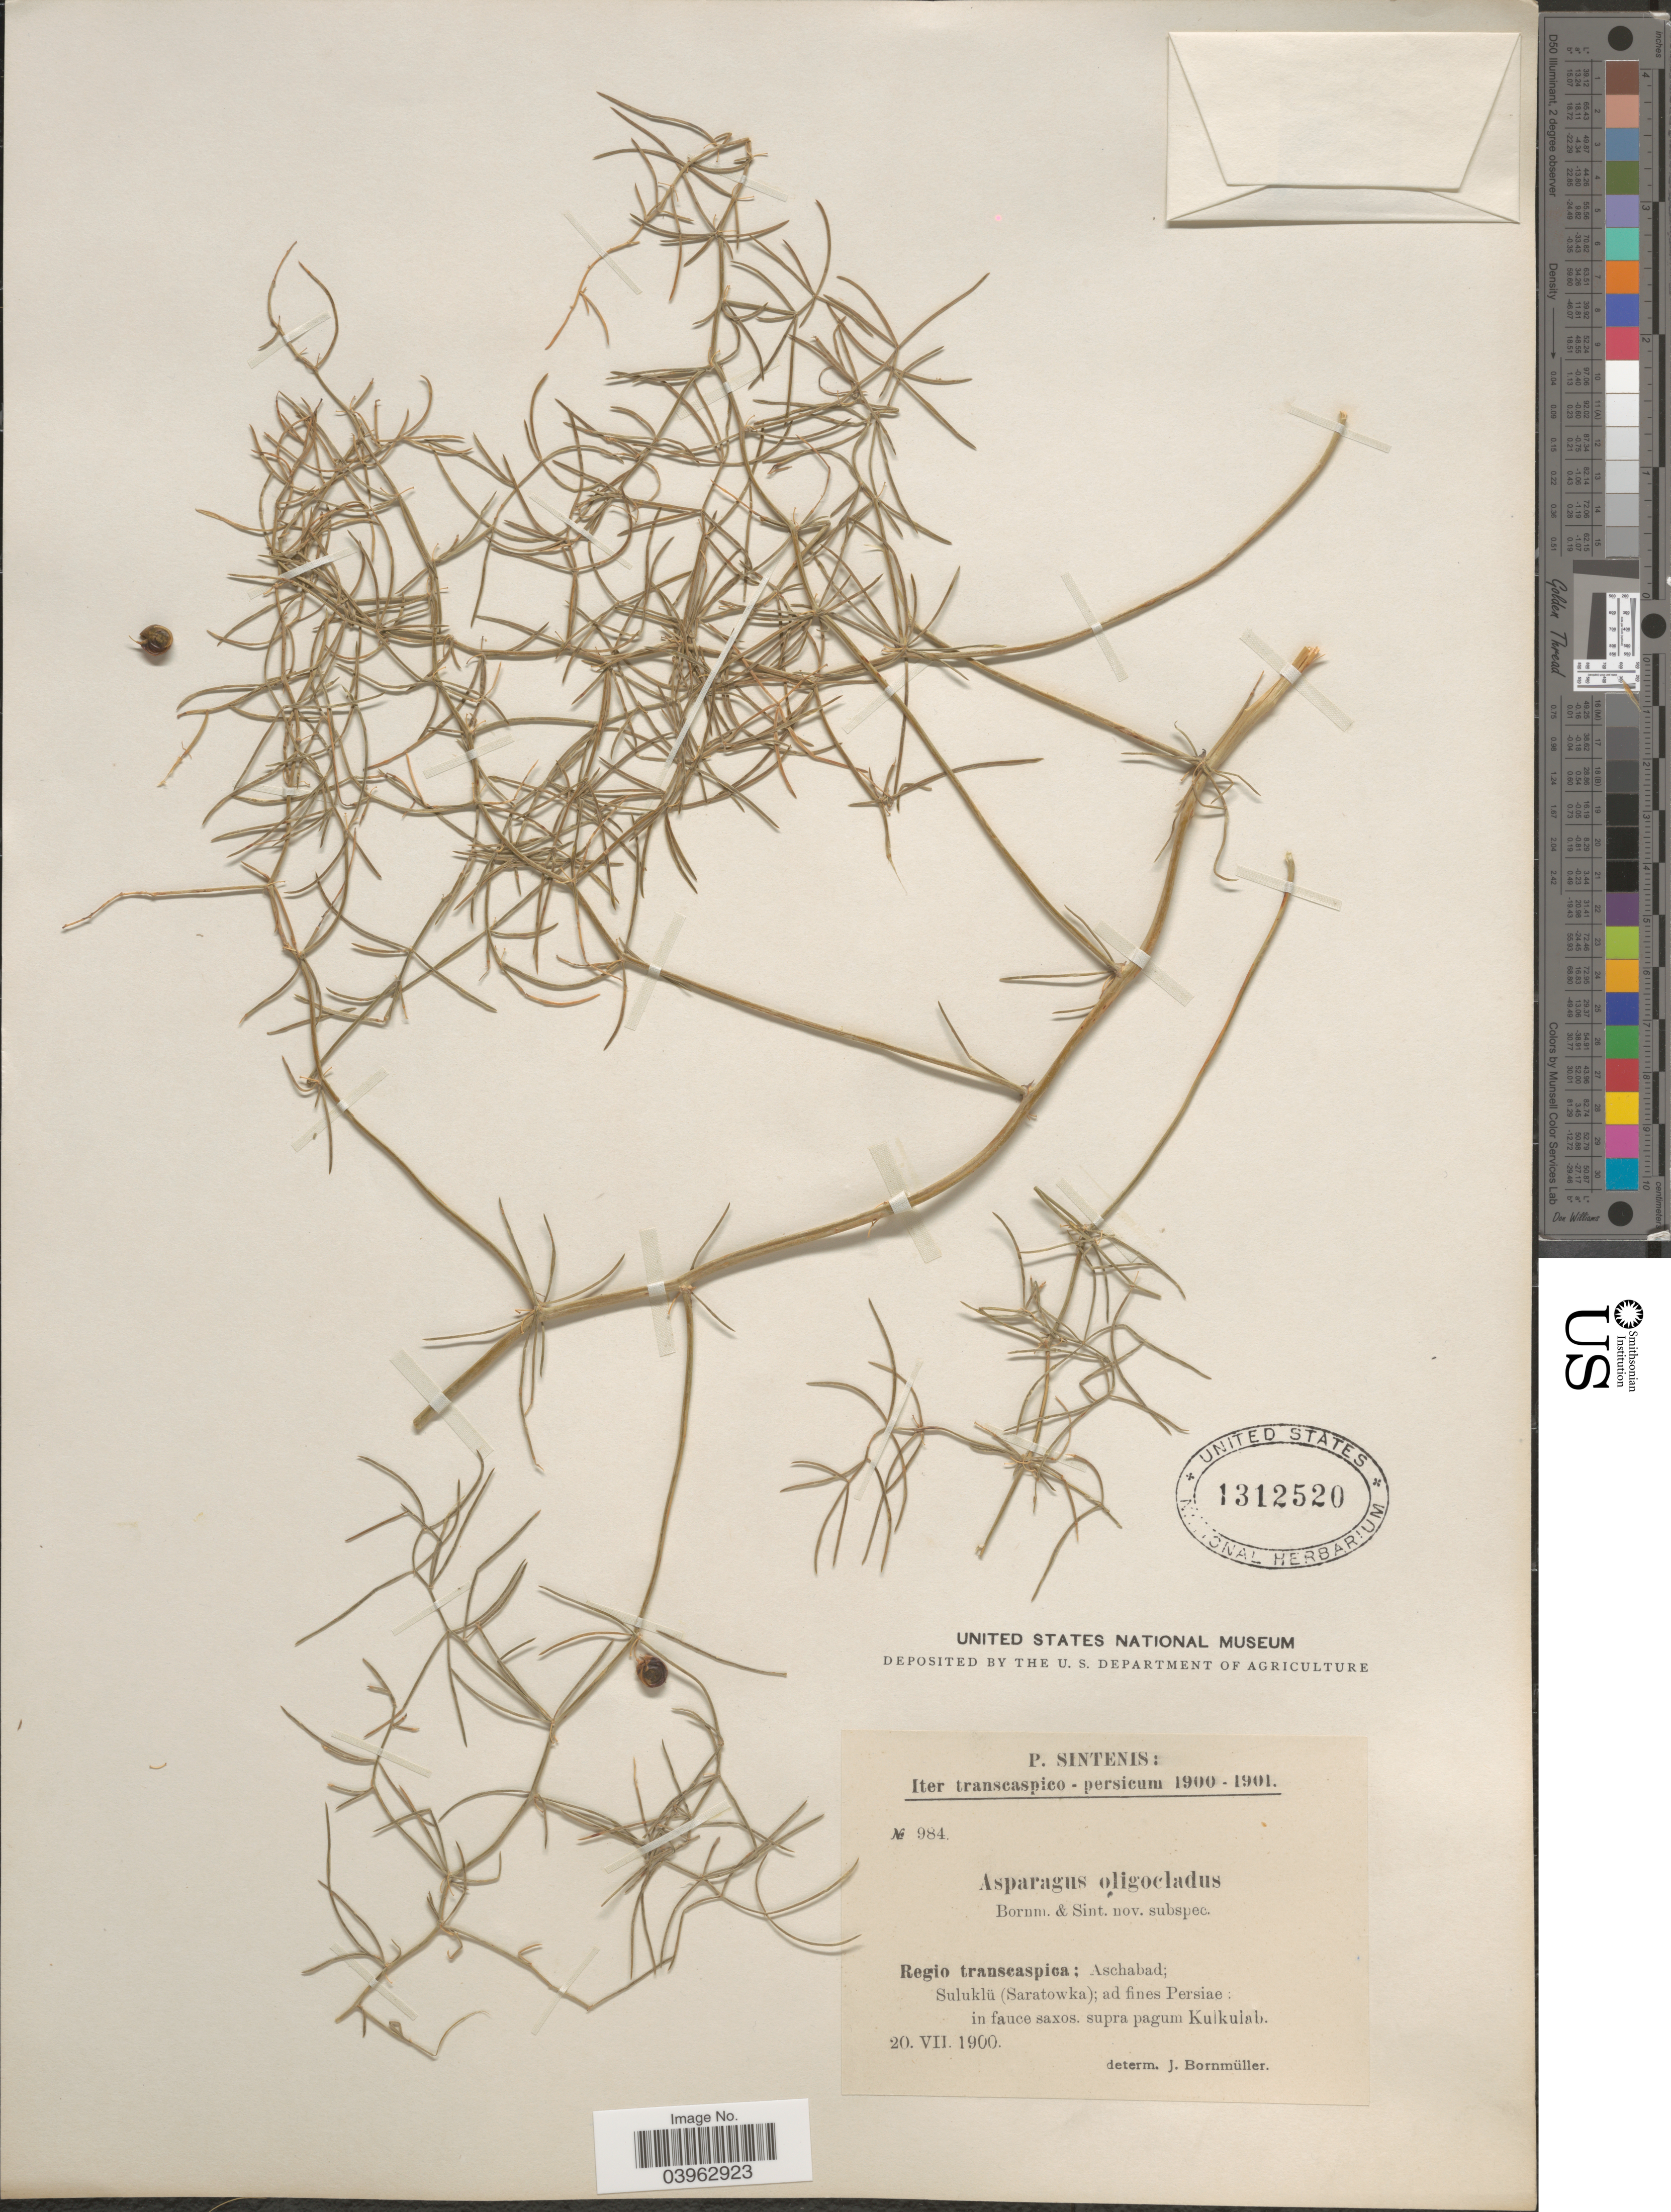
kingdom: Plantae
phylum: Tracheophyta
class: Liliopsida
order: Asparagales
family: Asparagaceae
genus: Asparagus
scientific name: Asparagus oligoclonos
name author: Maxim.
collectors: P. Sintenis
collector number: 984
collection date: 1900-07-20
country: Iran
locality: Iter transcaspico - persicum. Regio transcaspica: Aschabad; Suluklü (Saratowka); ad fines Persiae: in fauce saxos. supra pagum Kulkulab.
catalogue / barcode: US 1312520